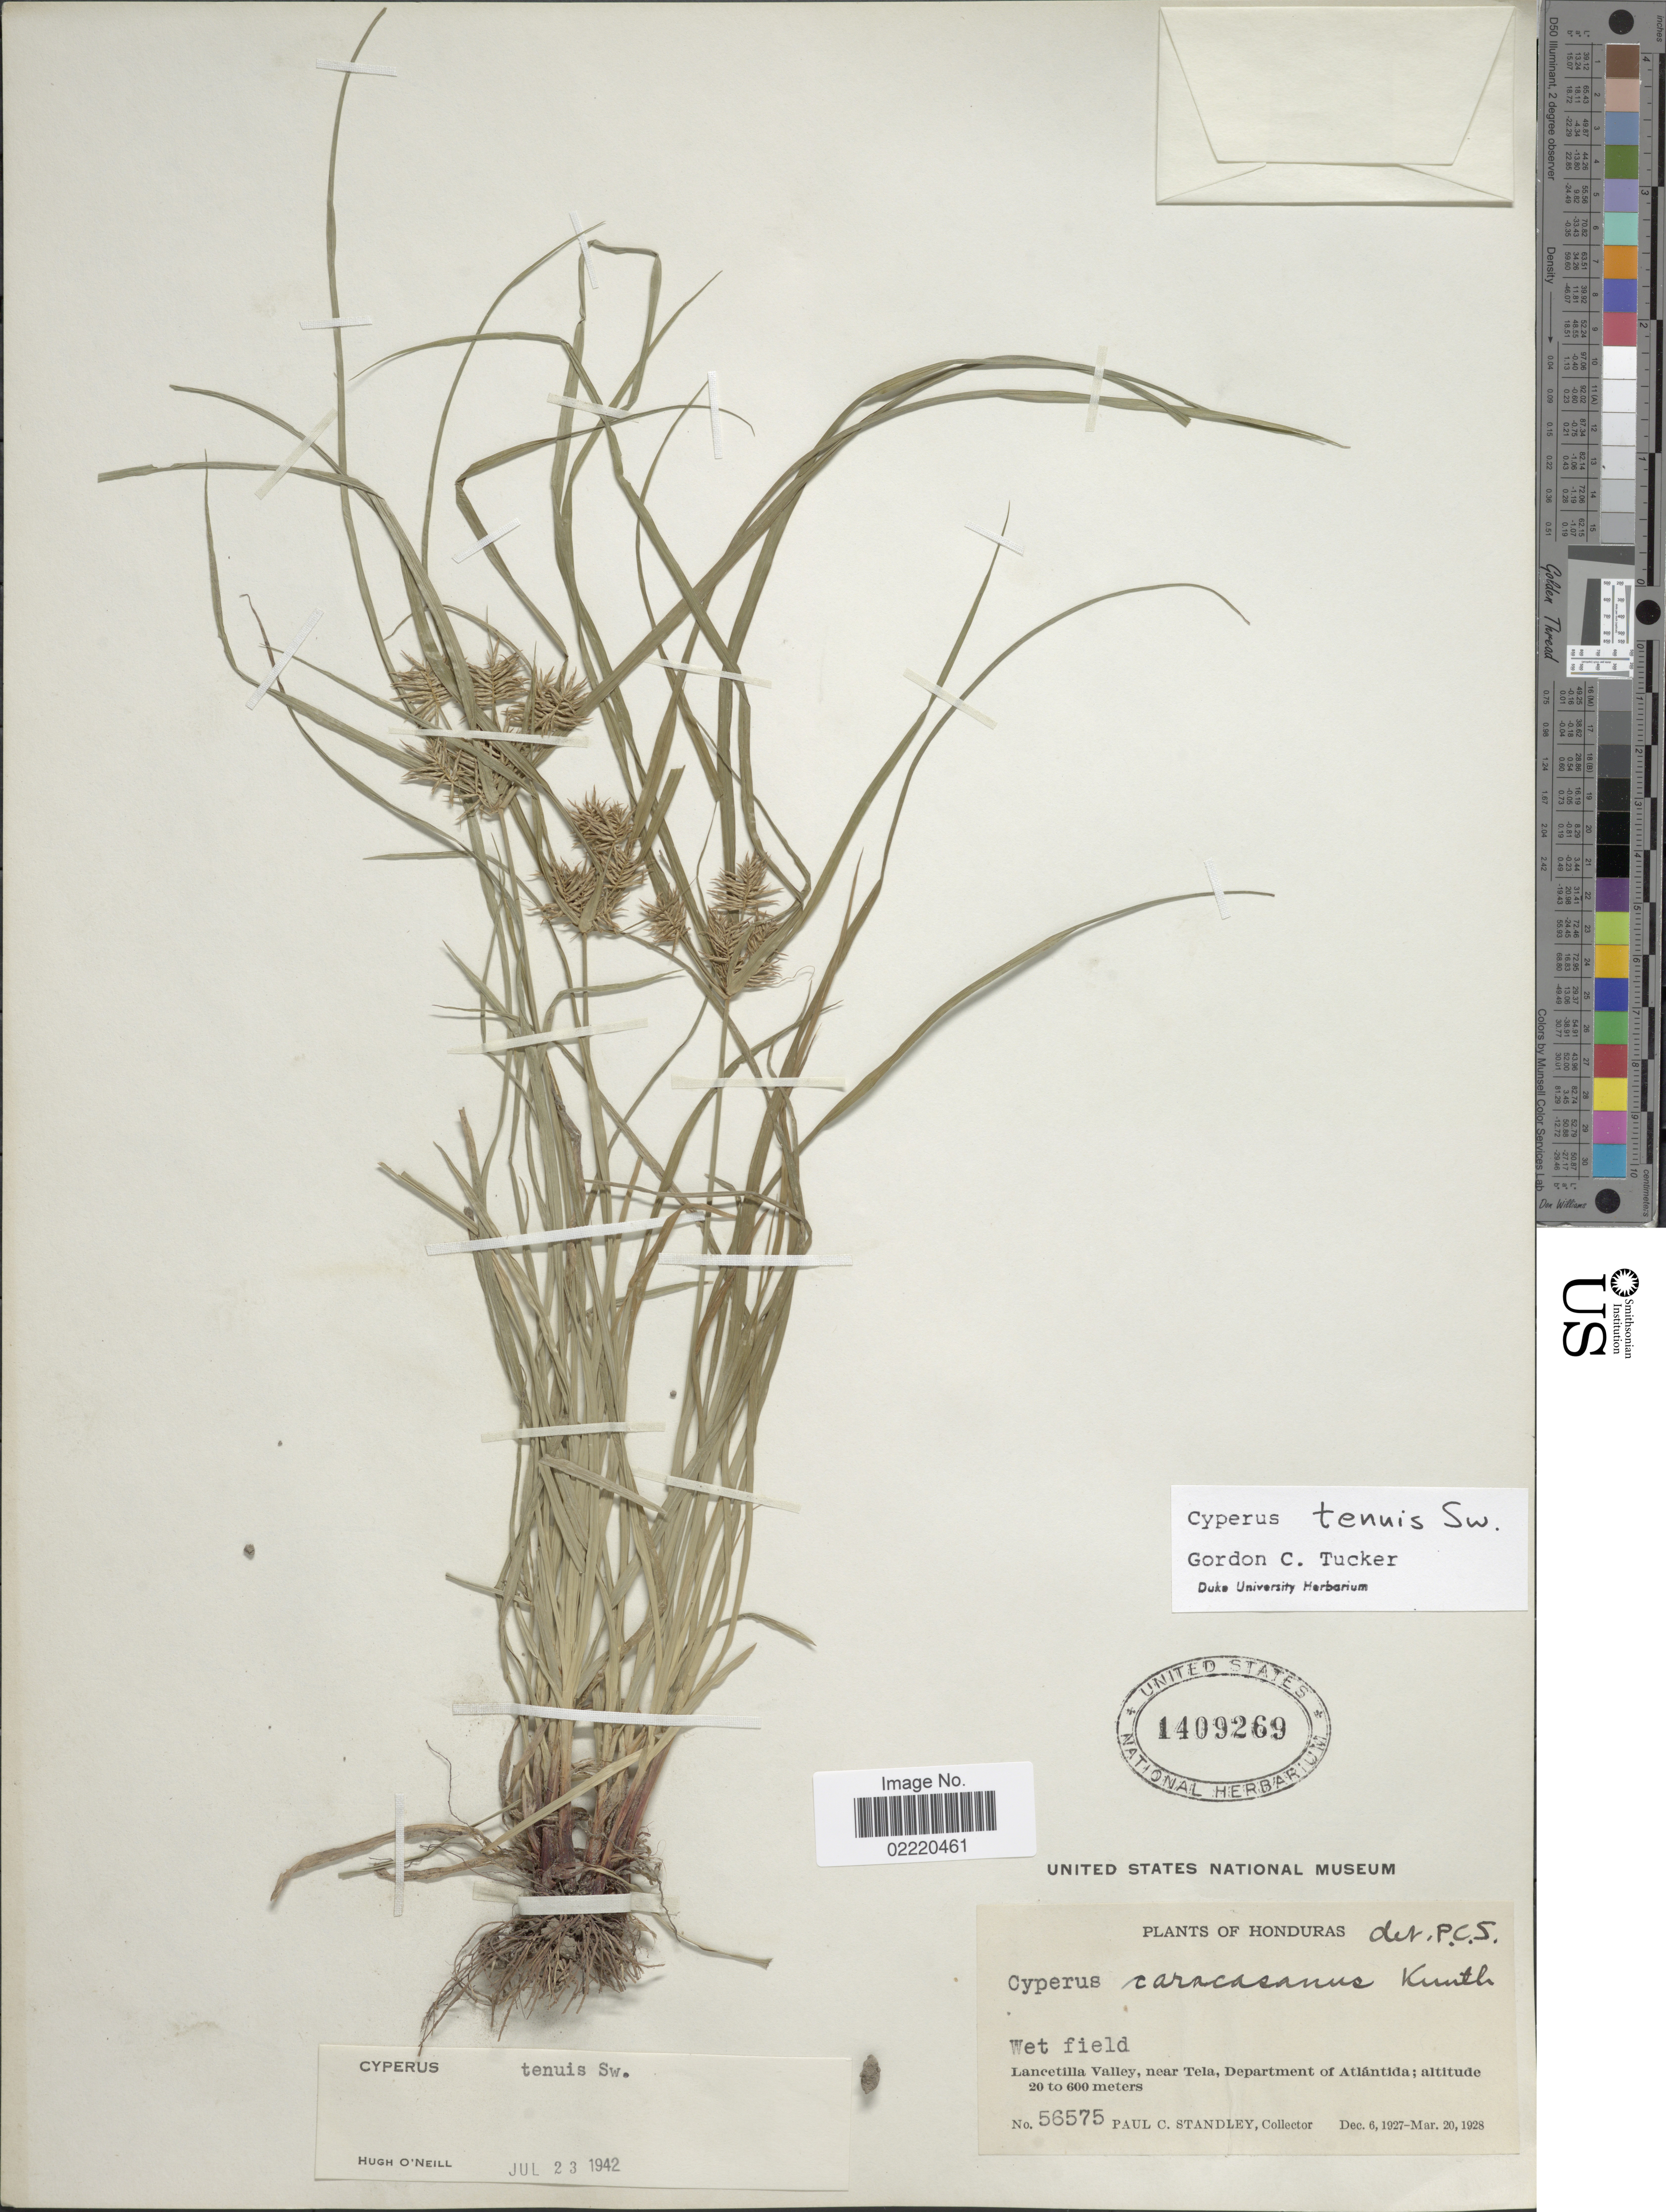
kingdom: Plantae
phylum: Tracheophyta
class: Liliopsida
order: Poales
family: Cyperaceae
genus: Cyperus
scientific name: Cyperus tenuis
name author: Sw.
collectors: P. C. Standley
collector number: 56575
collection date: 1927-12-06/1928-03-20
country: Honduras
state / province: Atlántida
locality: Wet field, Lancetilla Valley, near Tela.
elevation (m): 20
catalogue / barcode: US 1409269